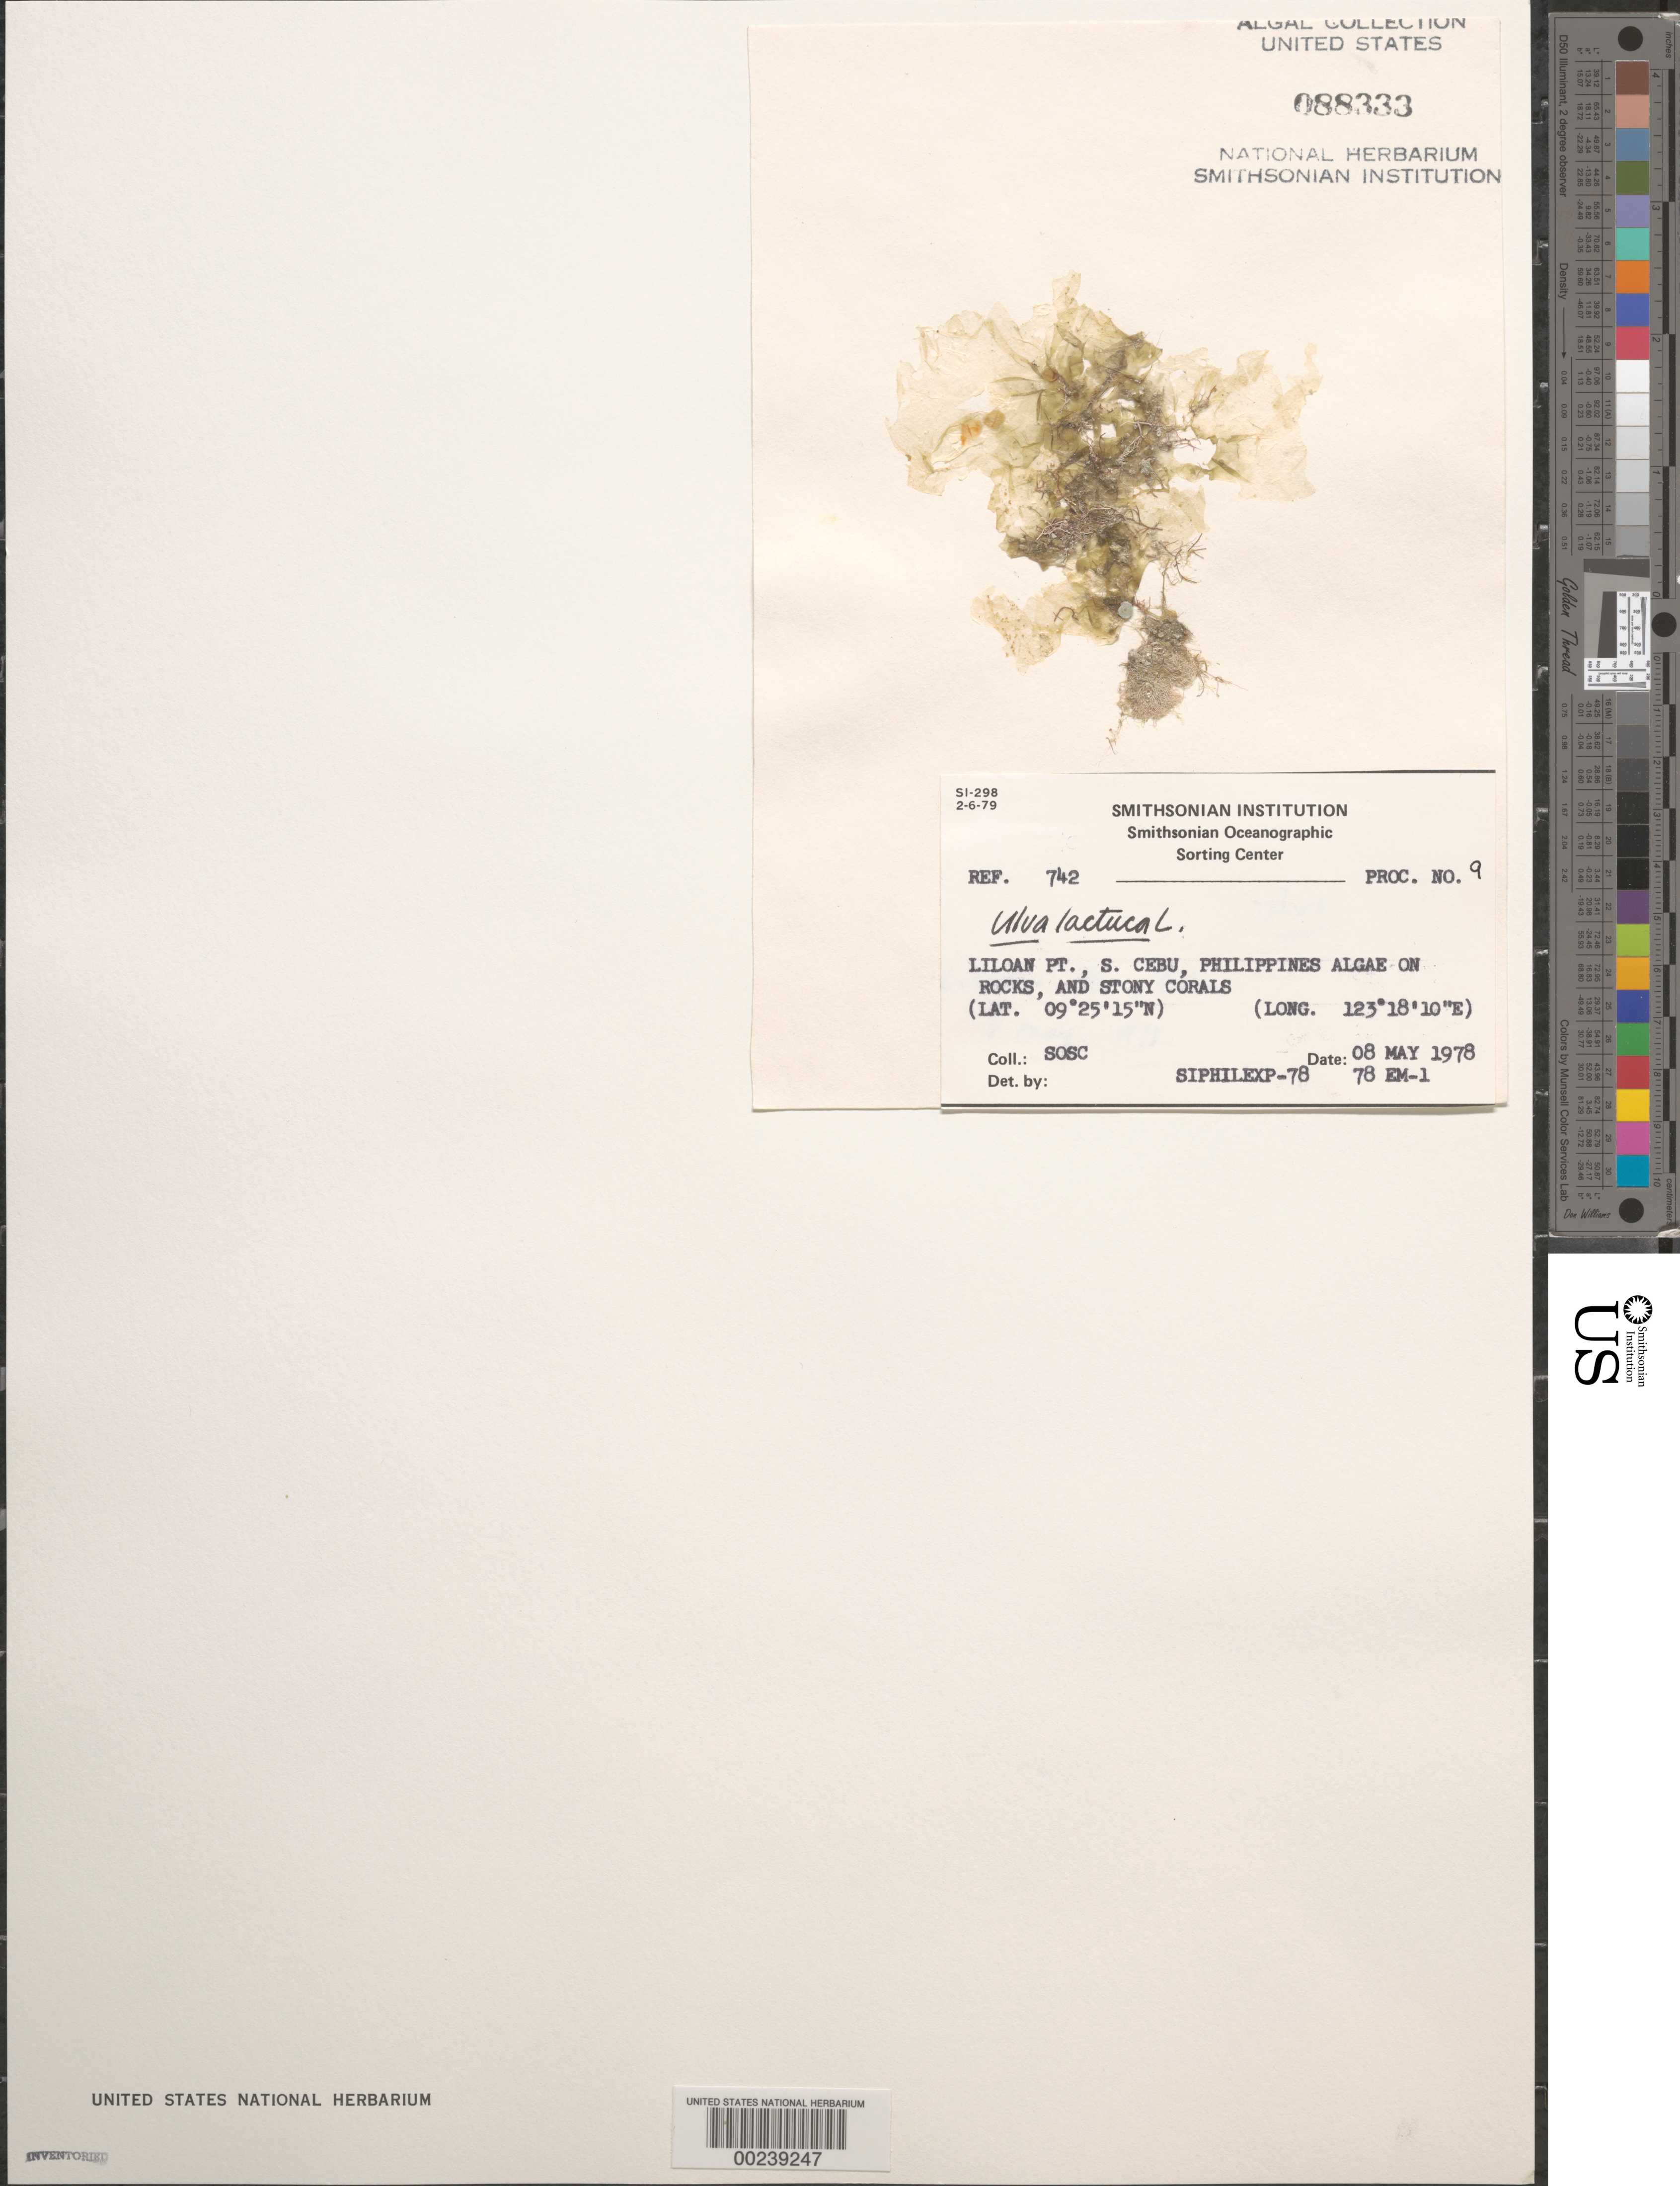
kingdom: Plantae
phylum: Chlorophyta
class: Ulvophyceae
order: Ulvales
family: Ulvaceae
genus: Ulva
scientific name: Ulva lactuca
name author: L.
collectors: SOSC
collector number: Station 78 Em-1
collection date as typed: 08 May 1978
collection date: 1978-05-08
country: Philippines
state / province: Central Visayas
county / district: Cebu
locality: Liloan point, cebu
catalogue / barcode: US 88333